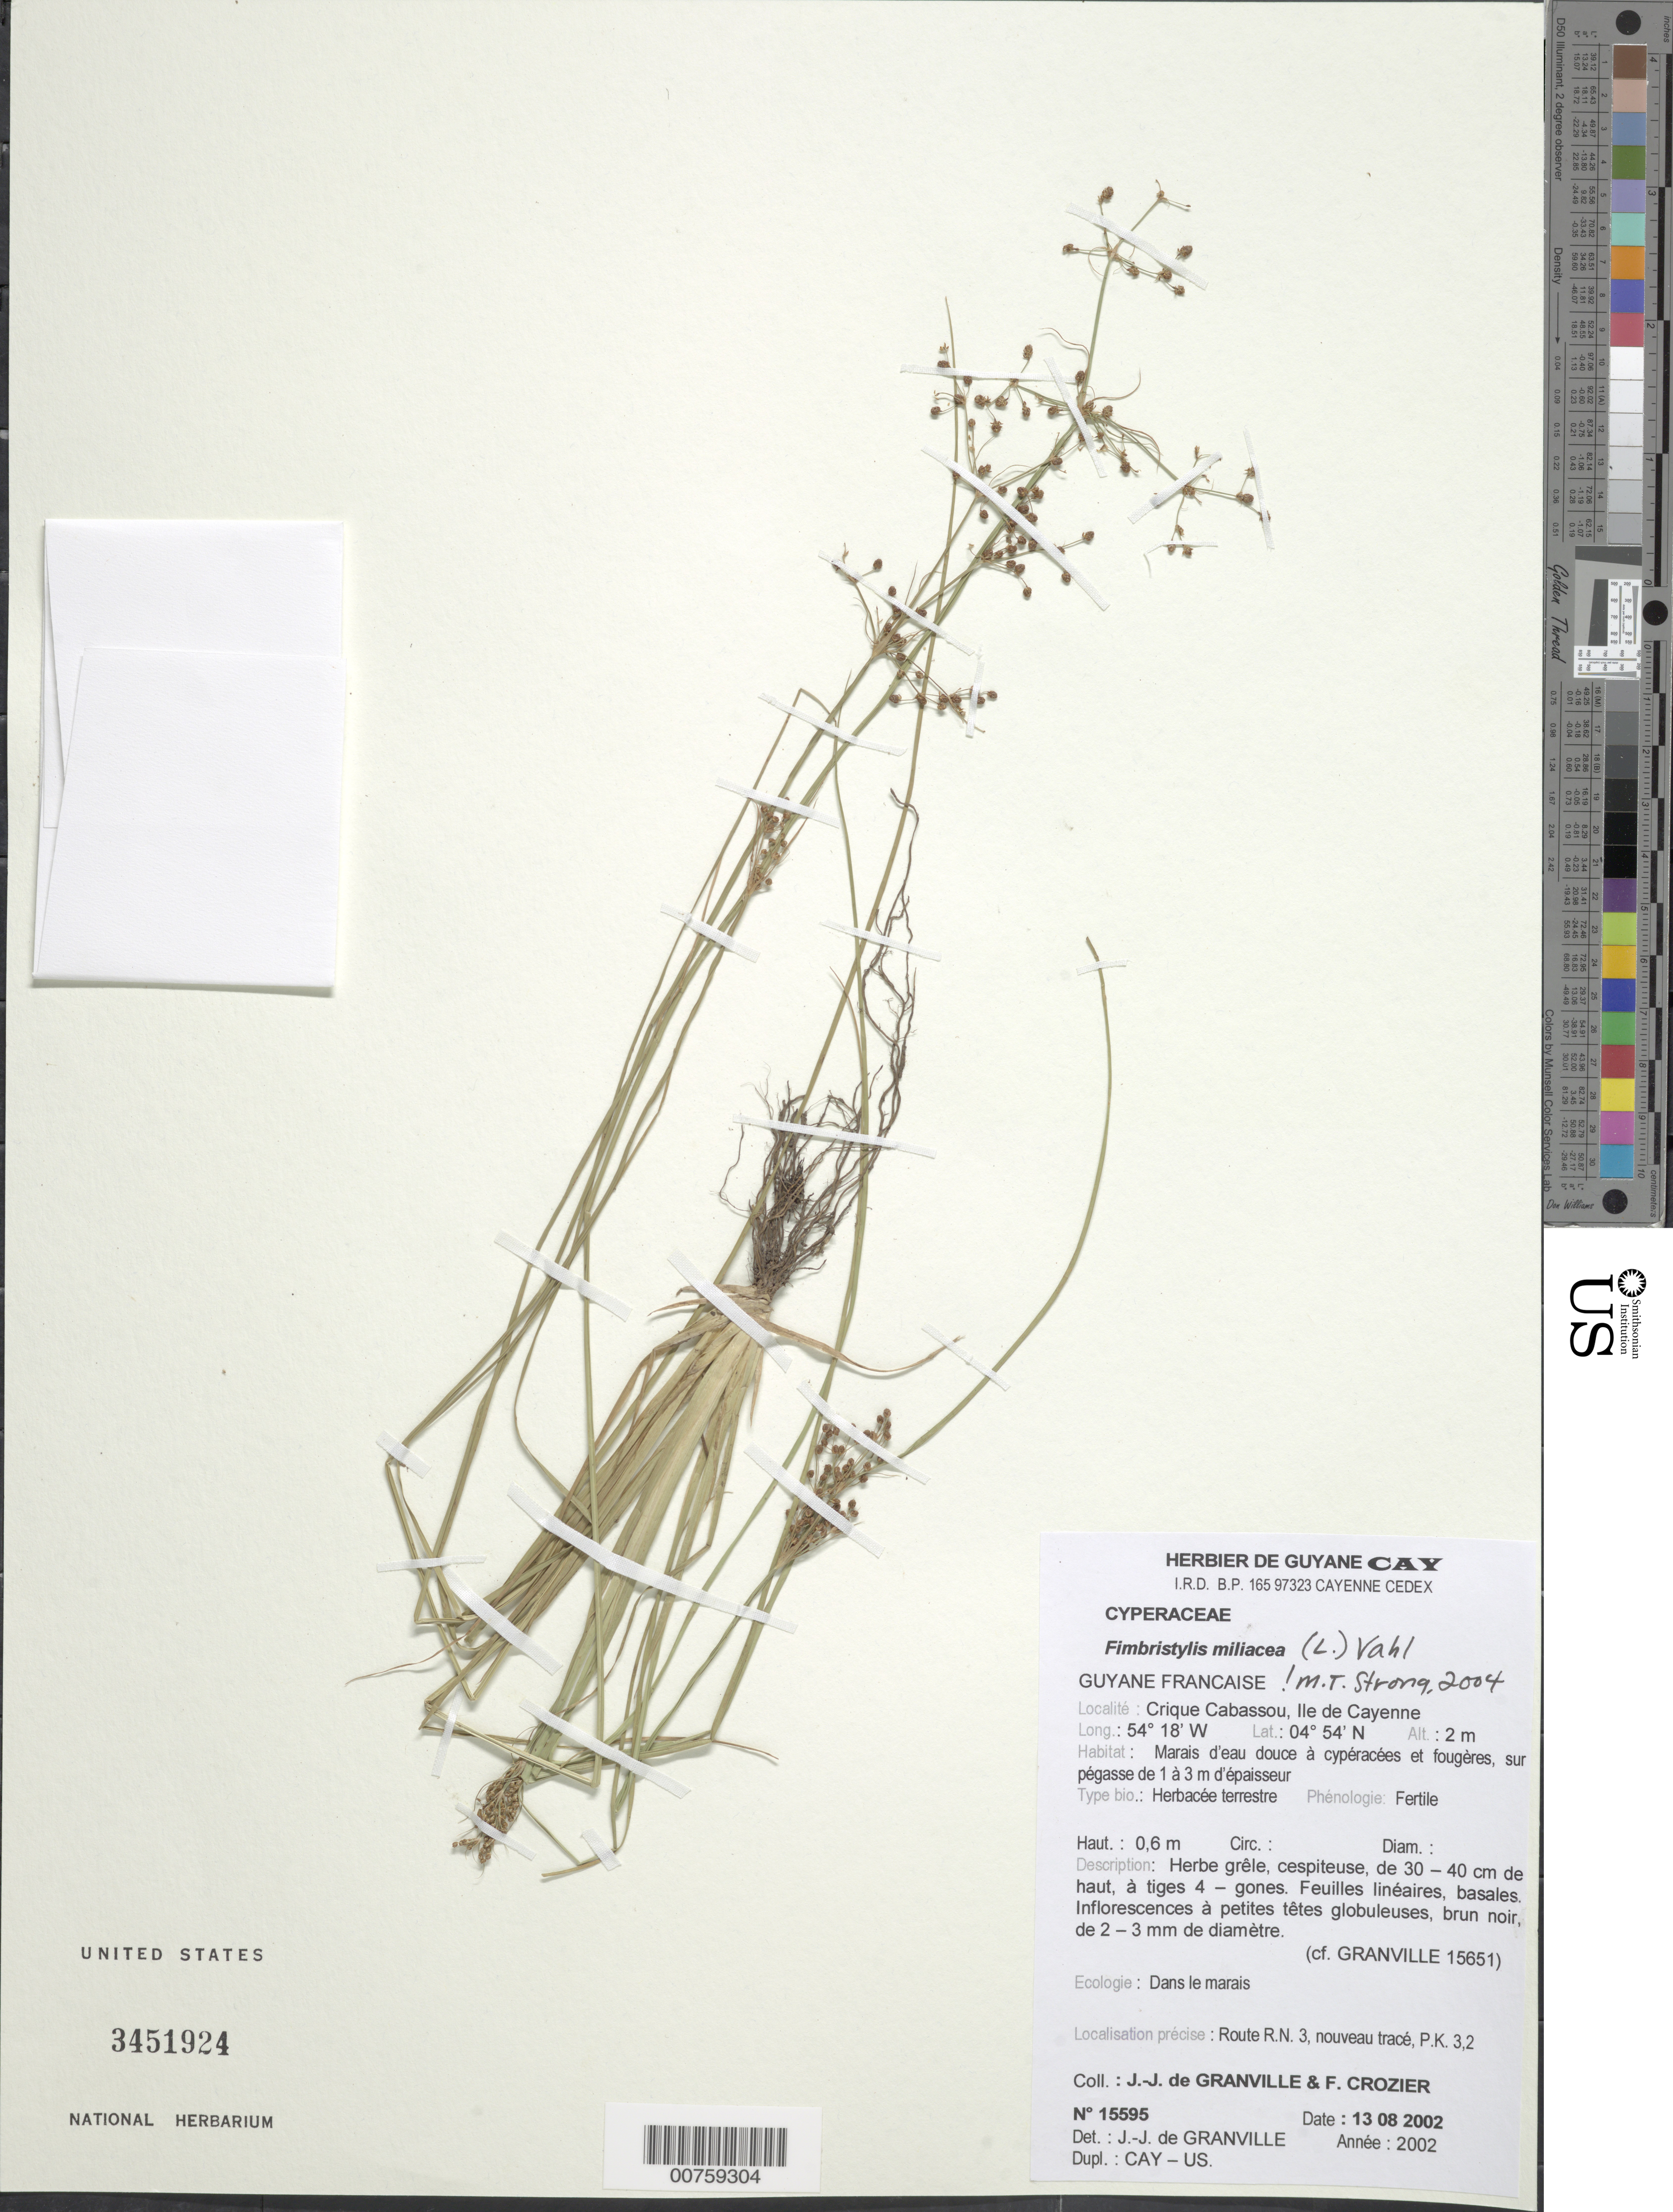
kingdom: Plantae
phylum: Tracheophyta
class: Liliopsida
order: Poales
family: Cyperaceae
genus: Fimbristylis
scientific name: Fimbristylis littoralis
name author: Gaudich.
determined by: Strong, M. T., (US), Smithsonian Institution - National Museum of Natural History (UNITED STATES)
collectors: J.-J. de Granville & F. Crozier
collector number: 15595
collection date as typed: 13-Aug-02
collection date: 2002-08-13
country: French Guiana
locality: Crique Cabassou, Ile de Cayenne, Route R.N. 3, nouveau trace, PK 3.2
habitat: Marais d'eau douce a cyperacees et fougeres, sur pegasse de 1-3 m d'epaisseur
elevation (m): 2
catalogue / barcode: US 3451924